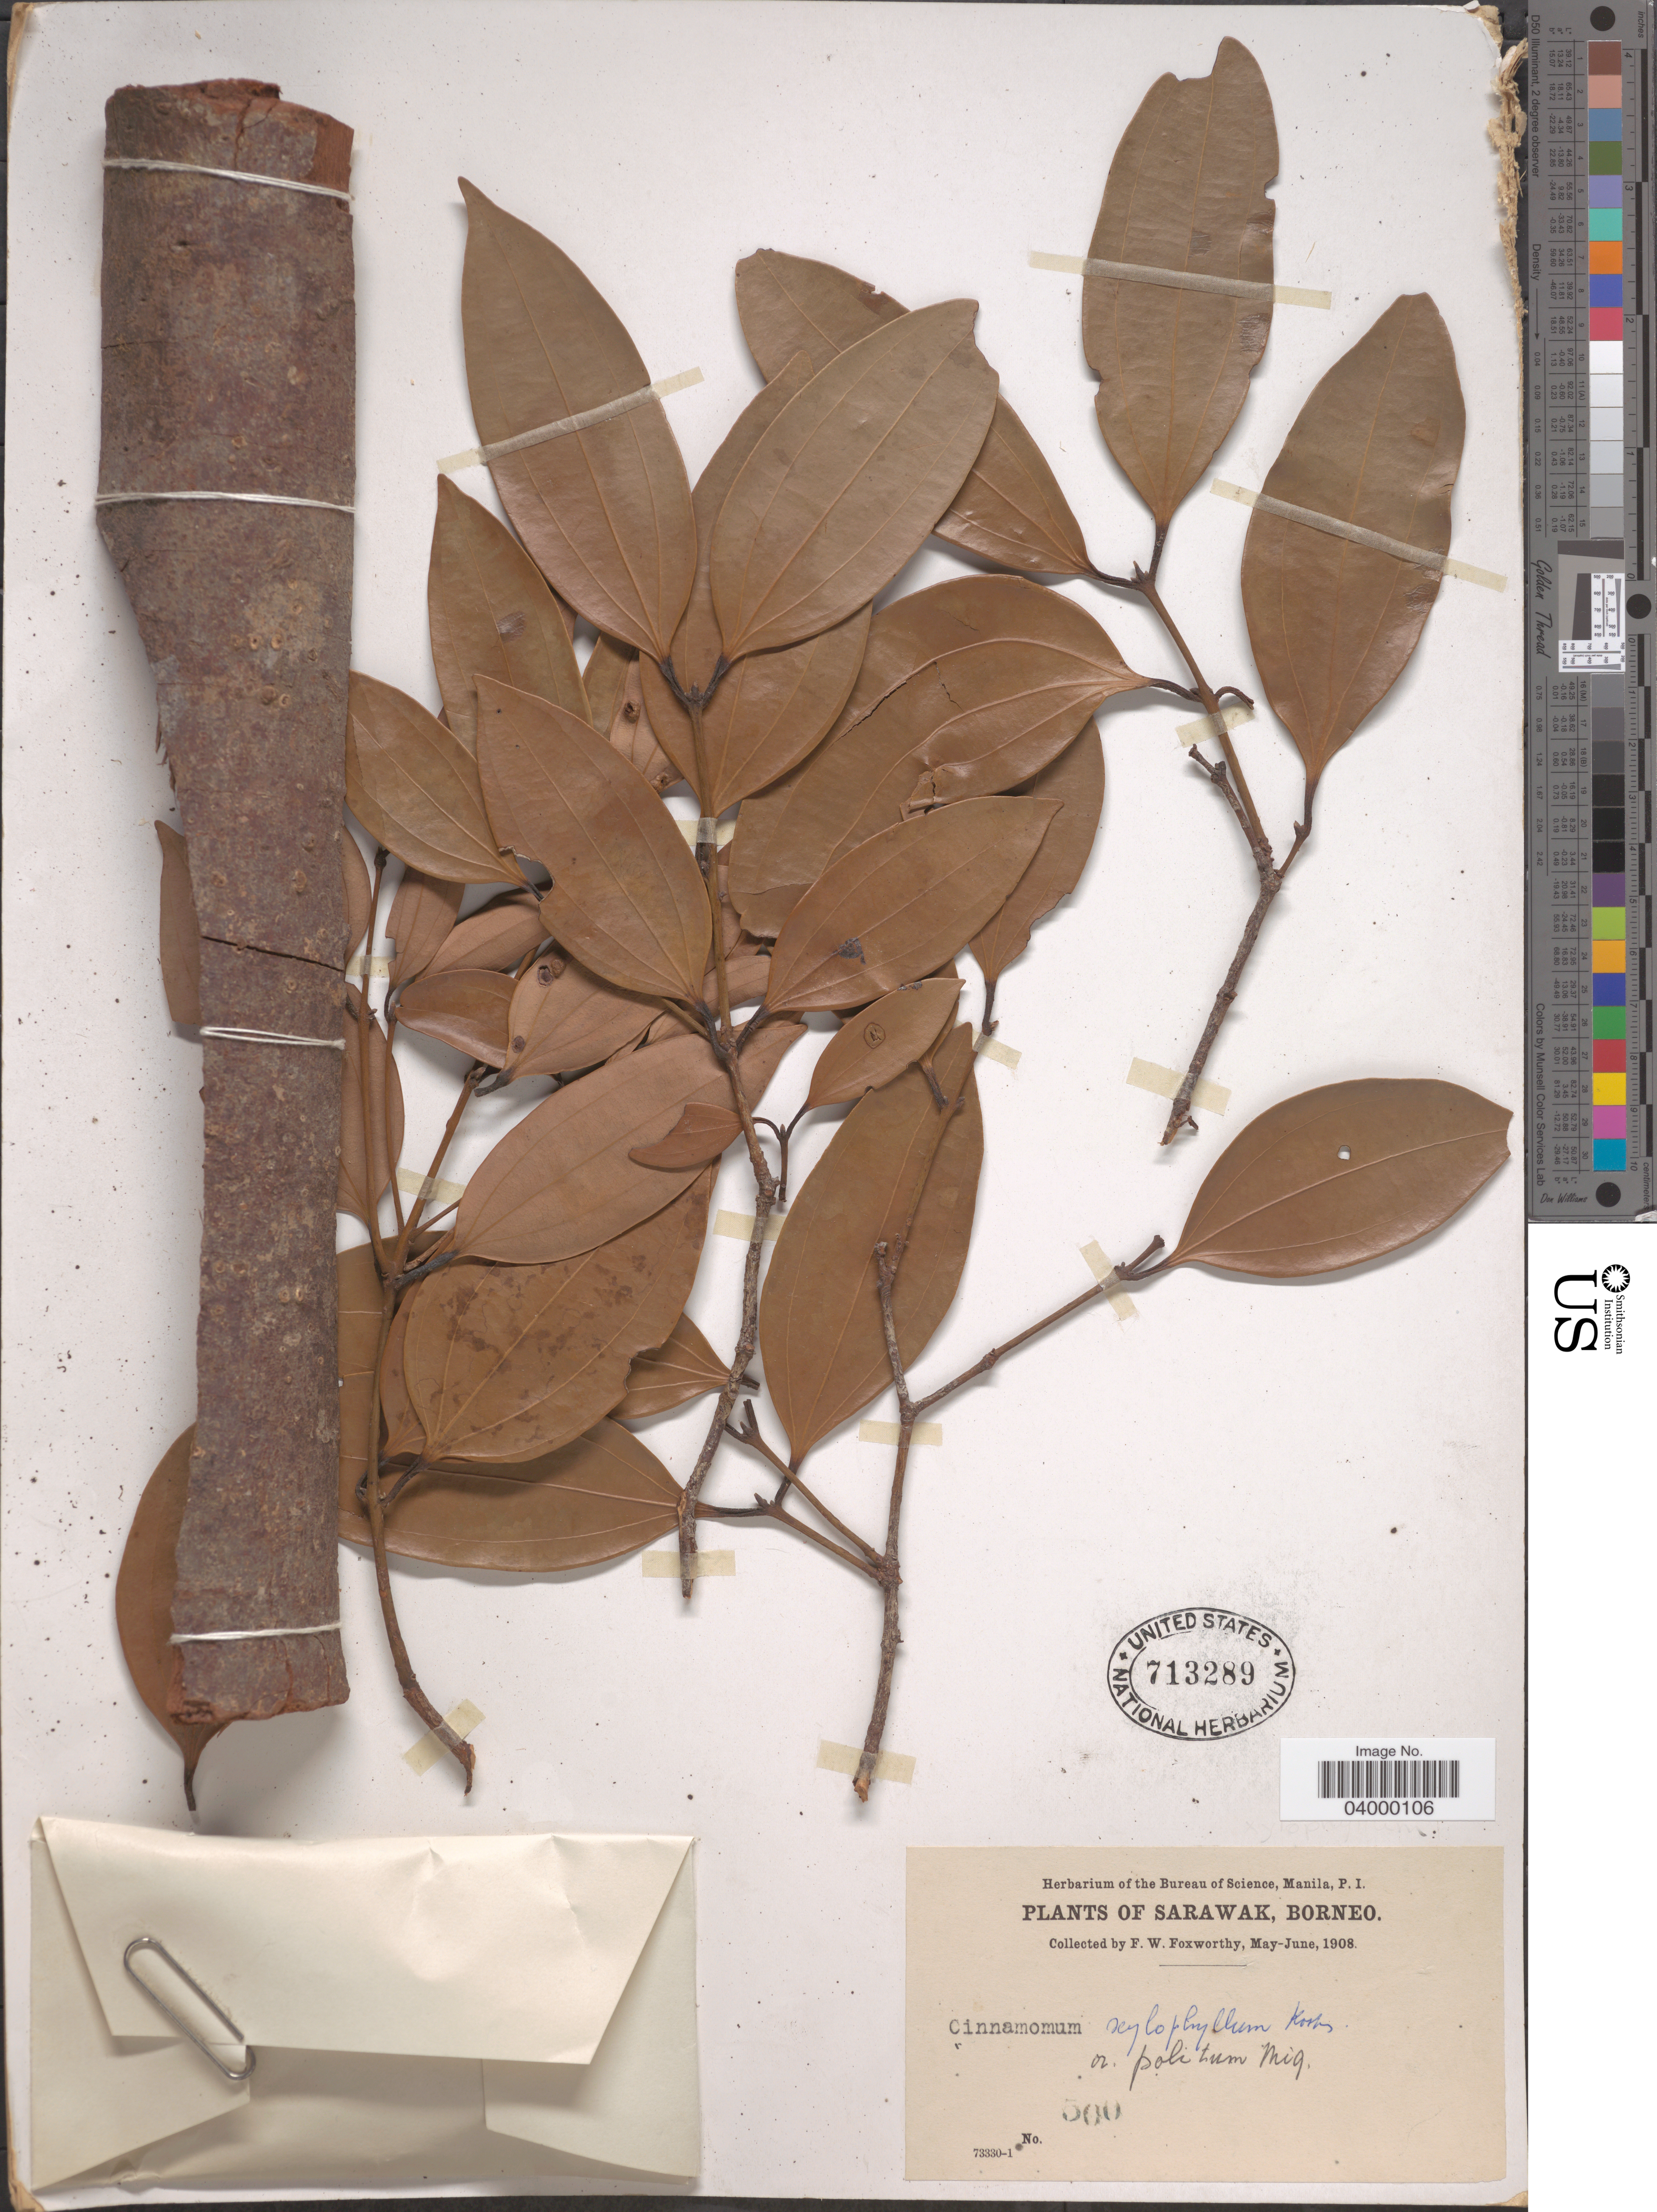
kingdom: Plantae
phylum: Tracheophyta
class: Magnoliopsida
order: Laurales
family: Lauraceae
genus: Cinnamomum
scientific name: Cinnamomum xylophyllum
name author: Kosterm.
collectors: F. W. Foxworthy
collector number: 500*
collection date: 1908-05/1908-06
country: Malaysia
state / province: Sarawak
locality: Borneo.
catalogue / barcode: US 713289